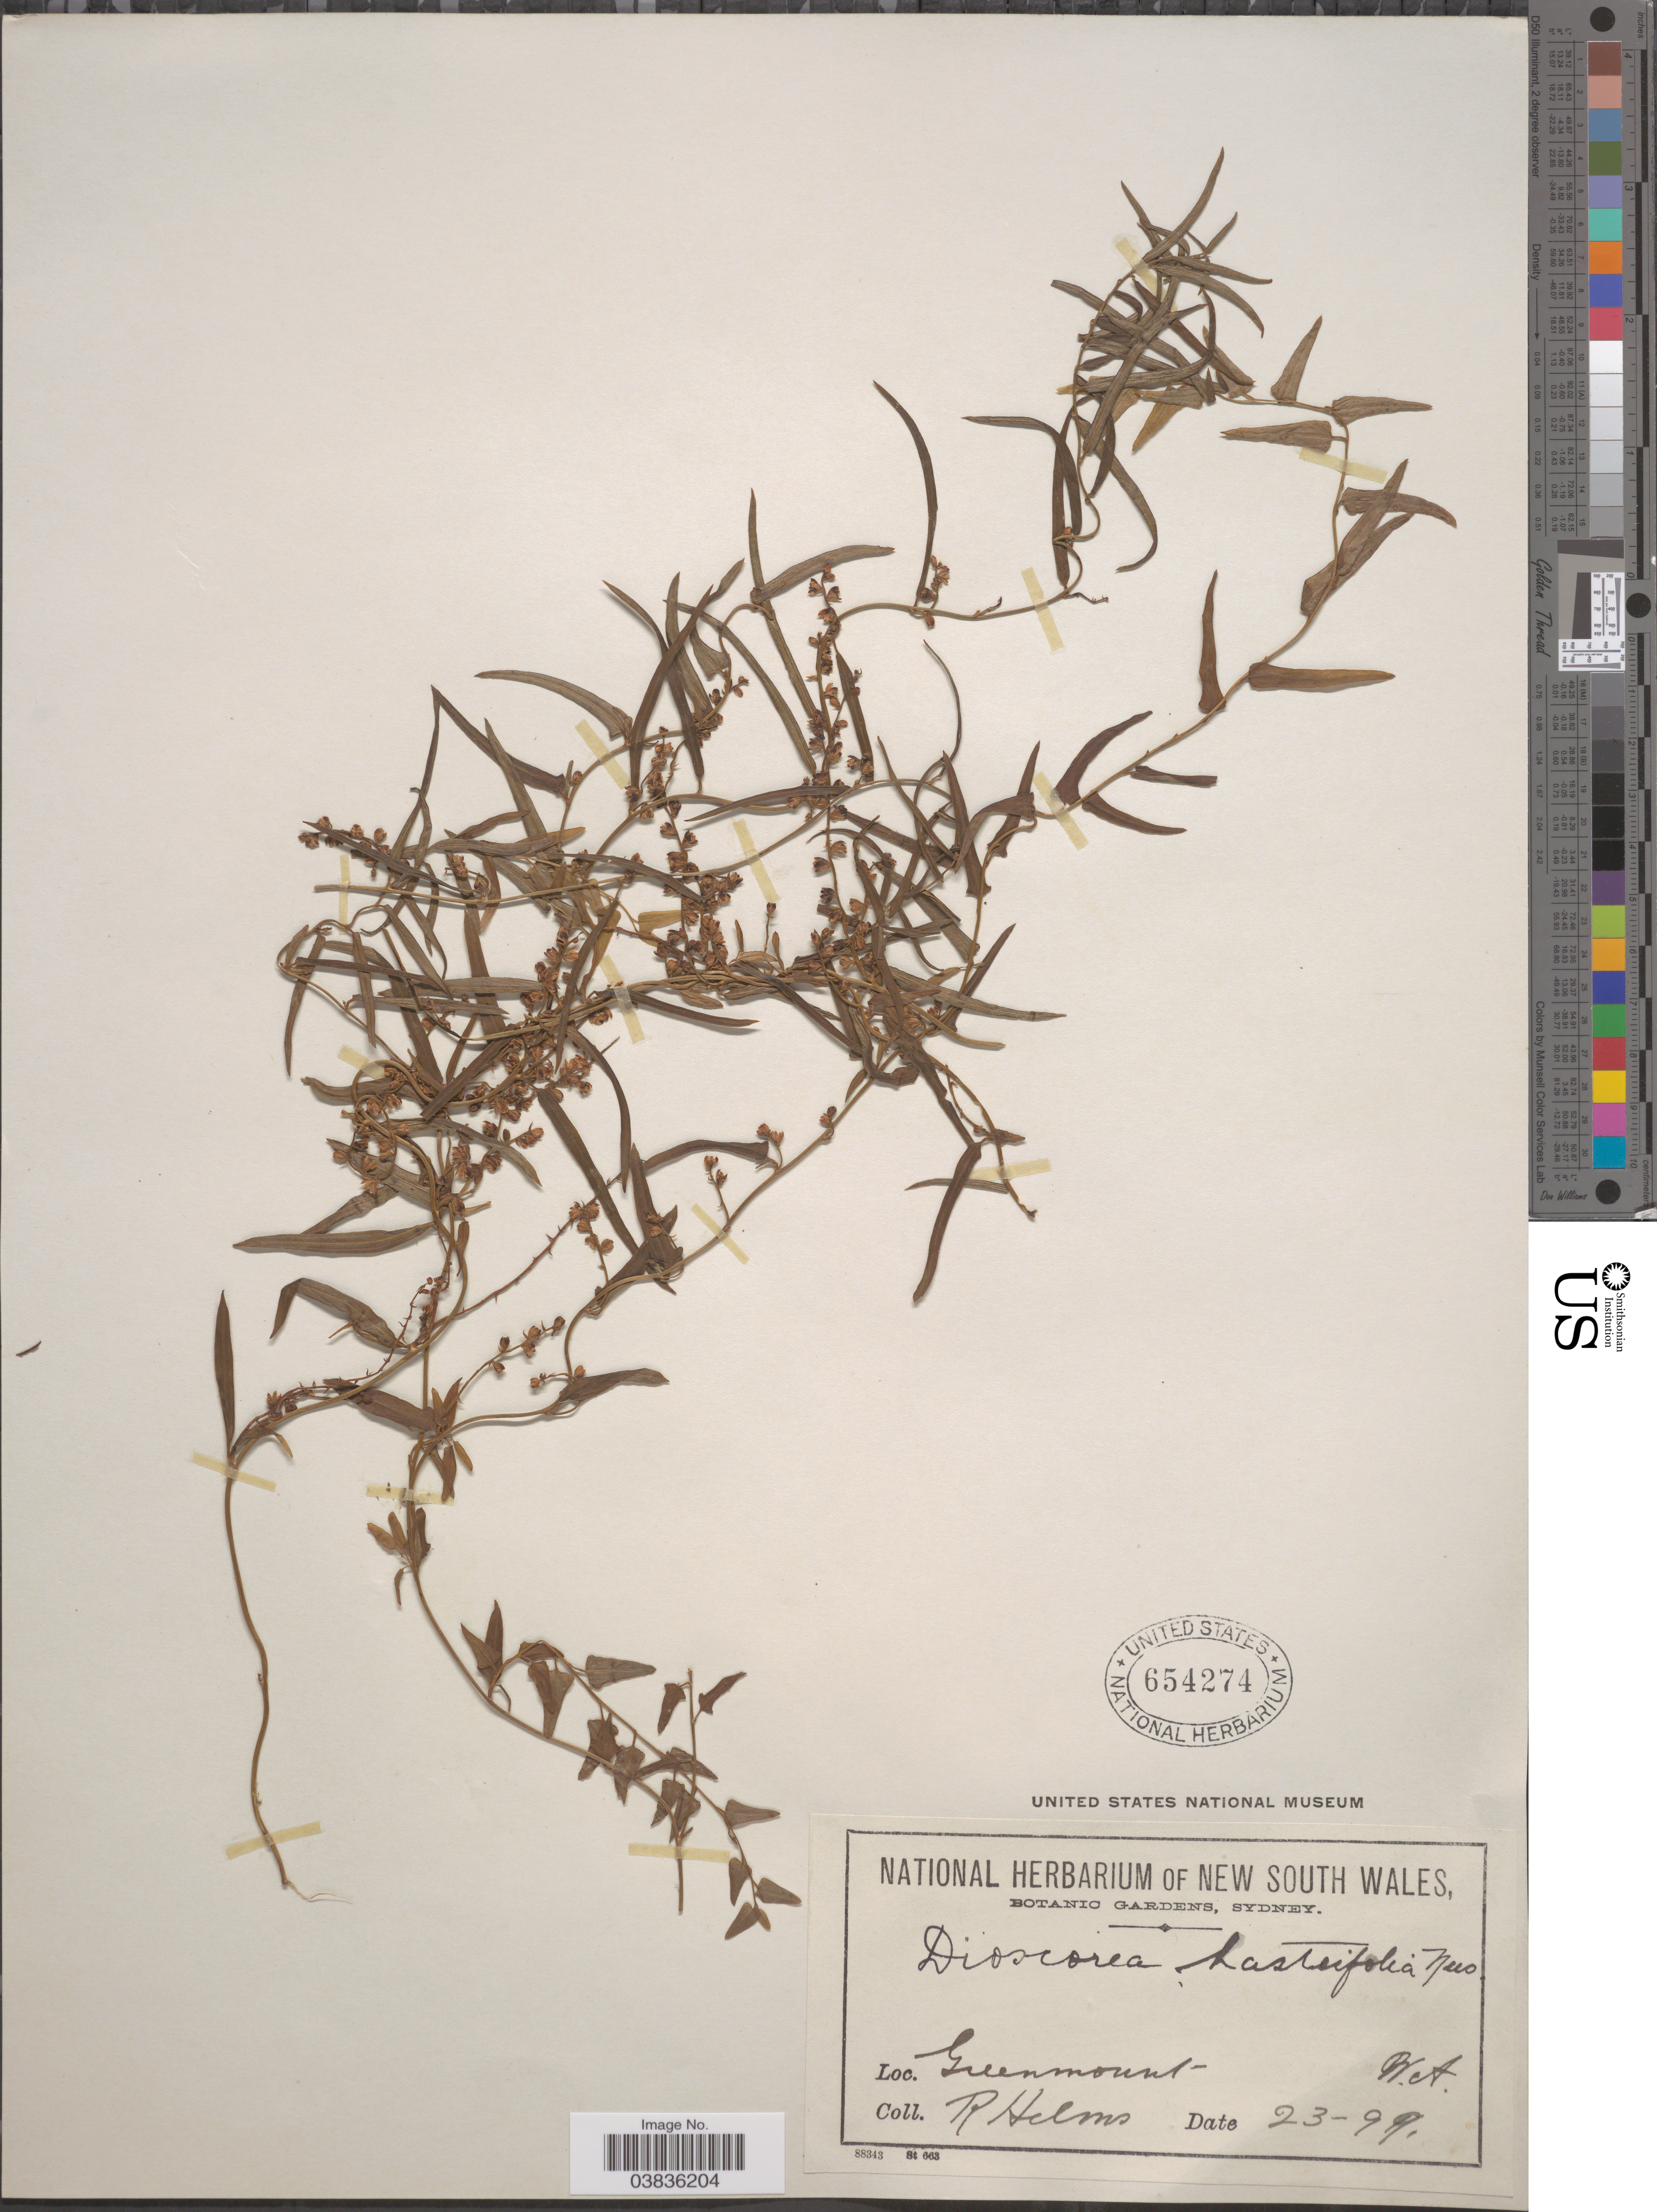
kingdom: Plantae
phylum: Tracheophyta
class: Liliopsida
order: Dioscoreales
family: Dioscoreaceae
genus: Dioscorea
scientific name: Dioscorea hastifolia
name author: Nees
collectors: R. Helms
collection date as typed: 23-99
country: Australia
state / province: New South Wales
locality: Greenmount. W. A.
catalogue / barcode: US 654274